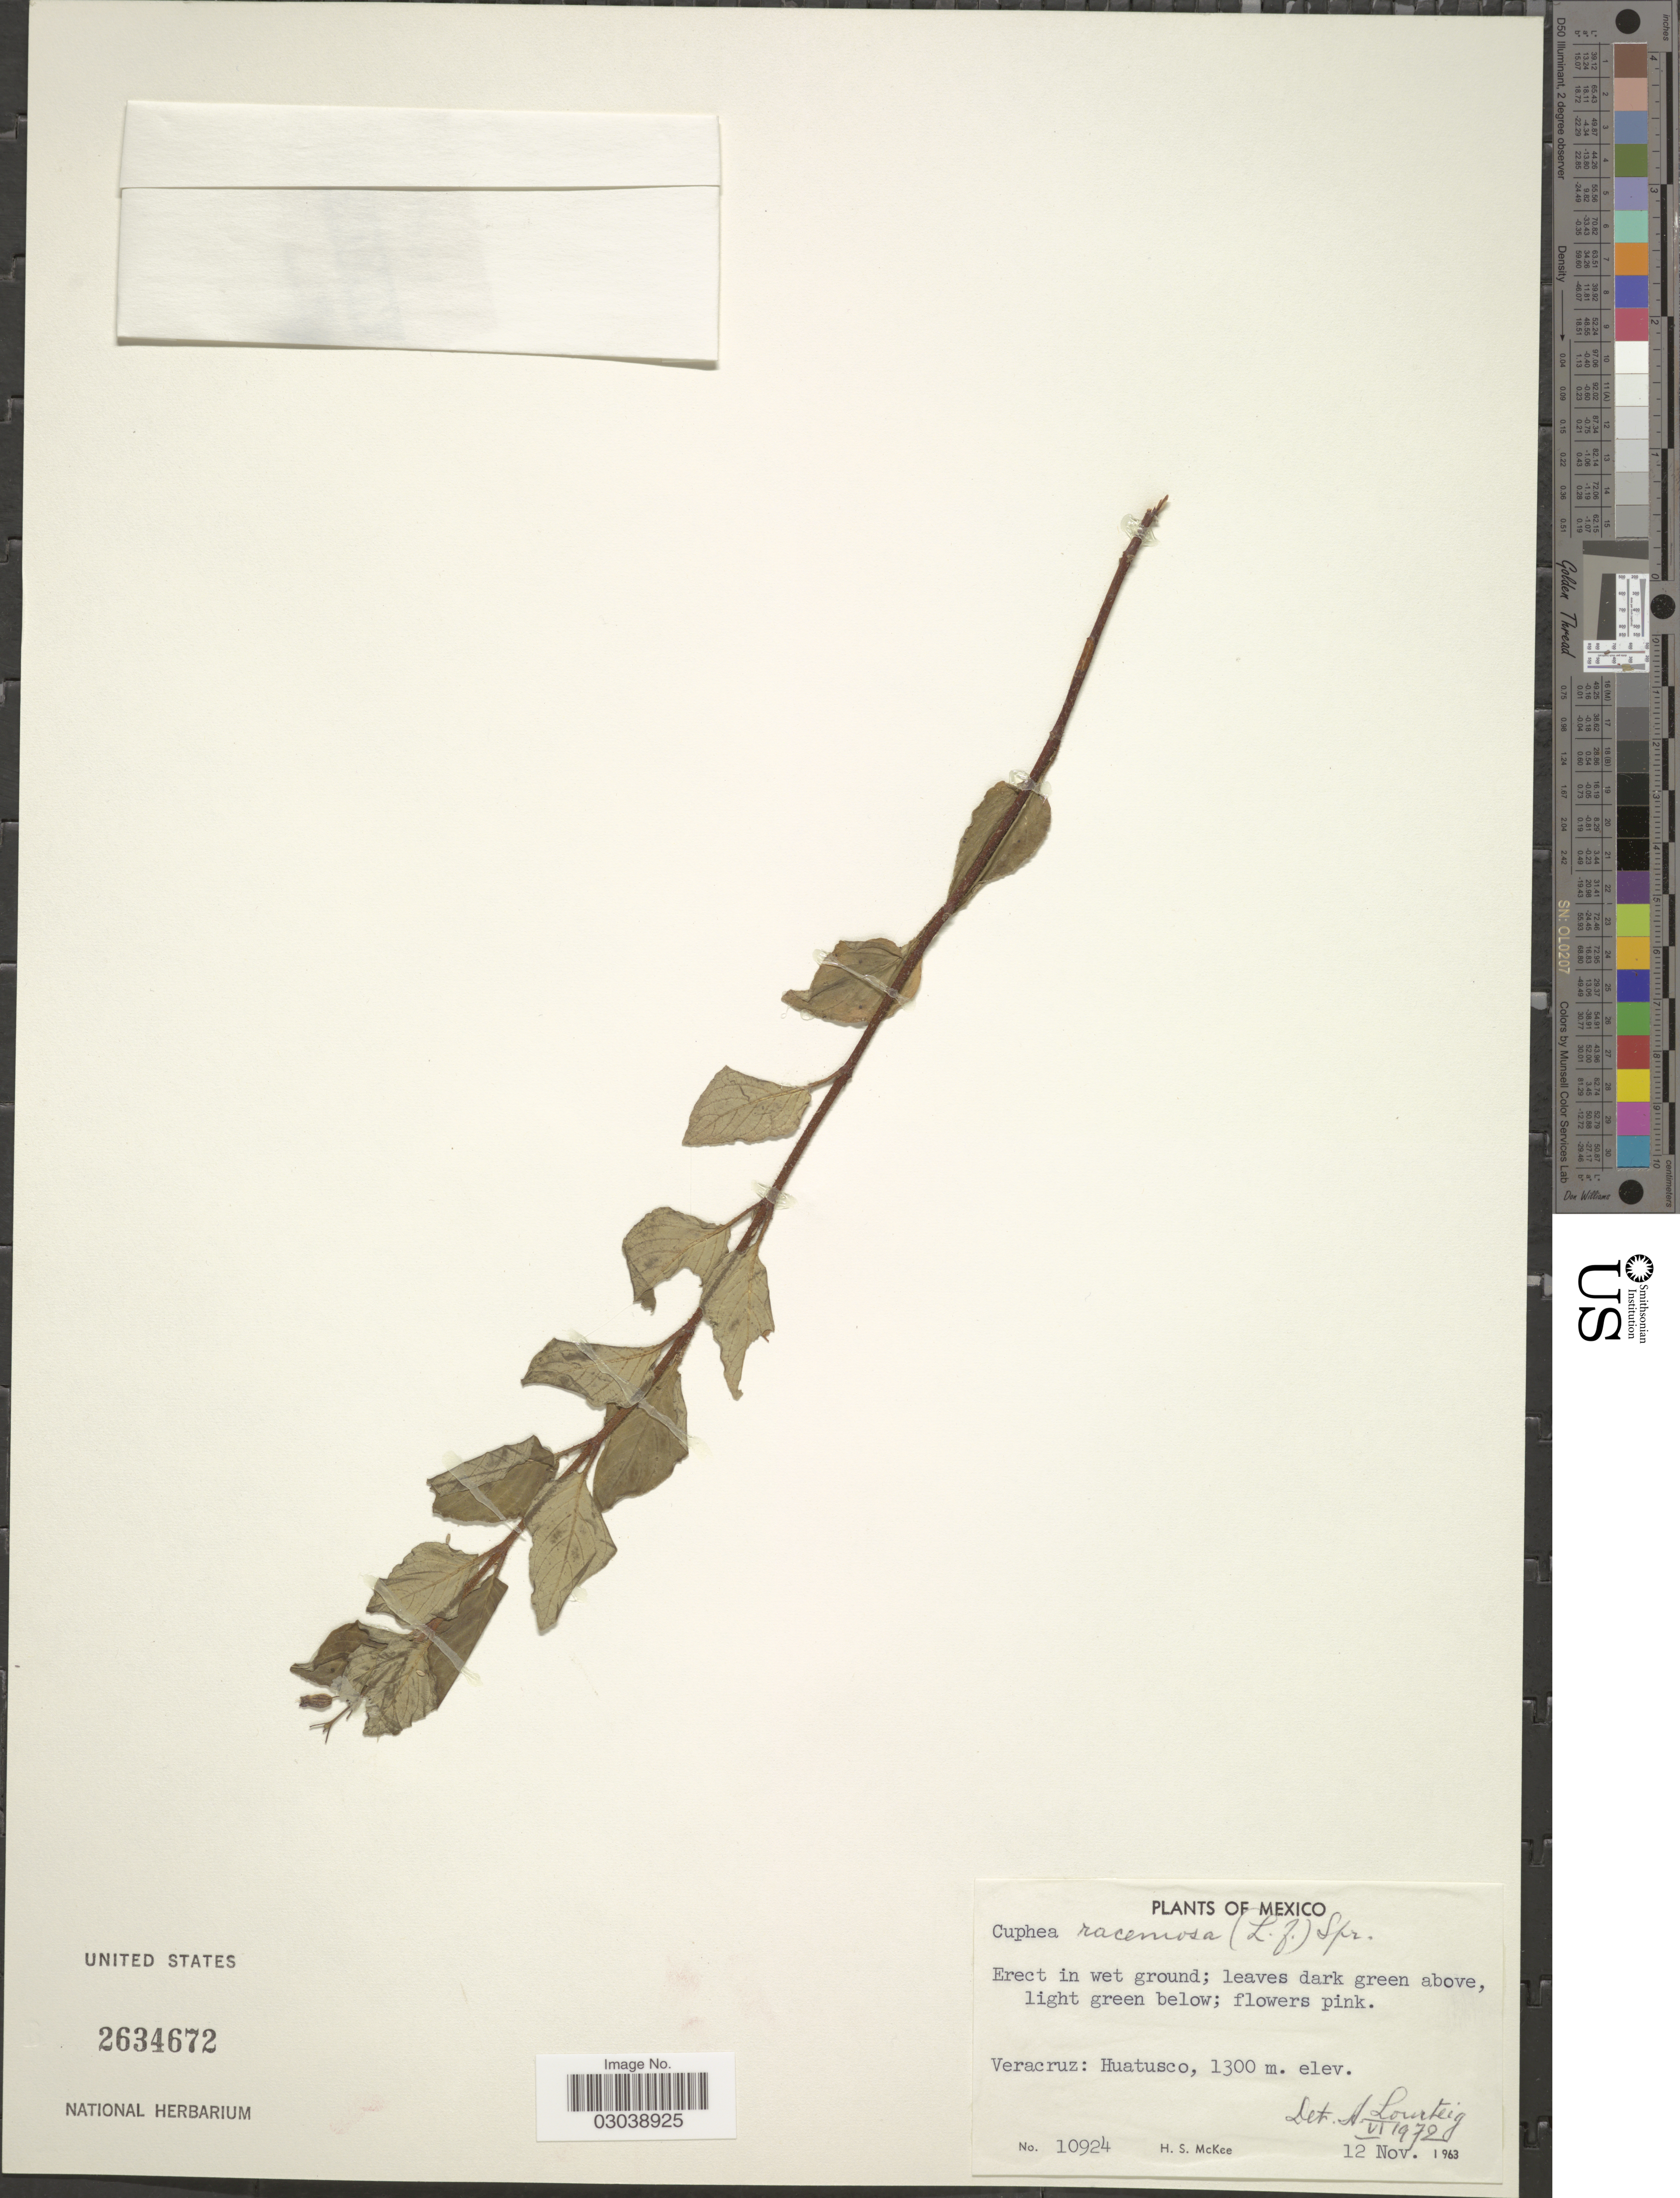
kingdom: Plantae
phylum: Tracheophyta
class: Magnoliopsida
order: Myrtales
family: Lythraceae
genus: Cuphea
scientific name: Cuphea racemosa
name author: (L. f.) Spreng.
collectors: H. S. McKee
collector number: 10924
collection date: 1963-11-12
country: Mexico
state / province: Veracruz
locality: Veracruz: Huatusco.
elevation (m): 1300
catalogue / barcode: US 2634672